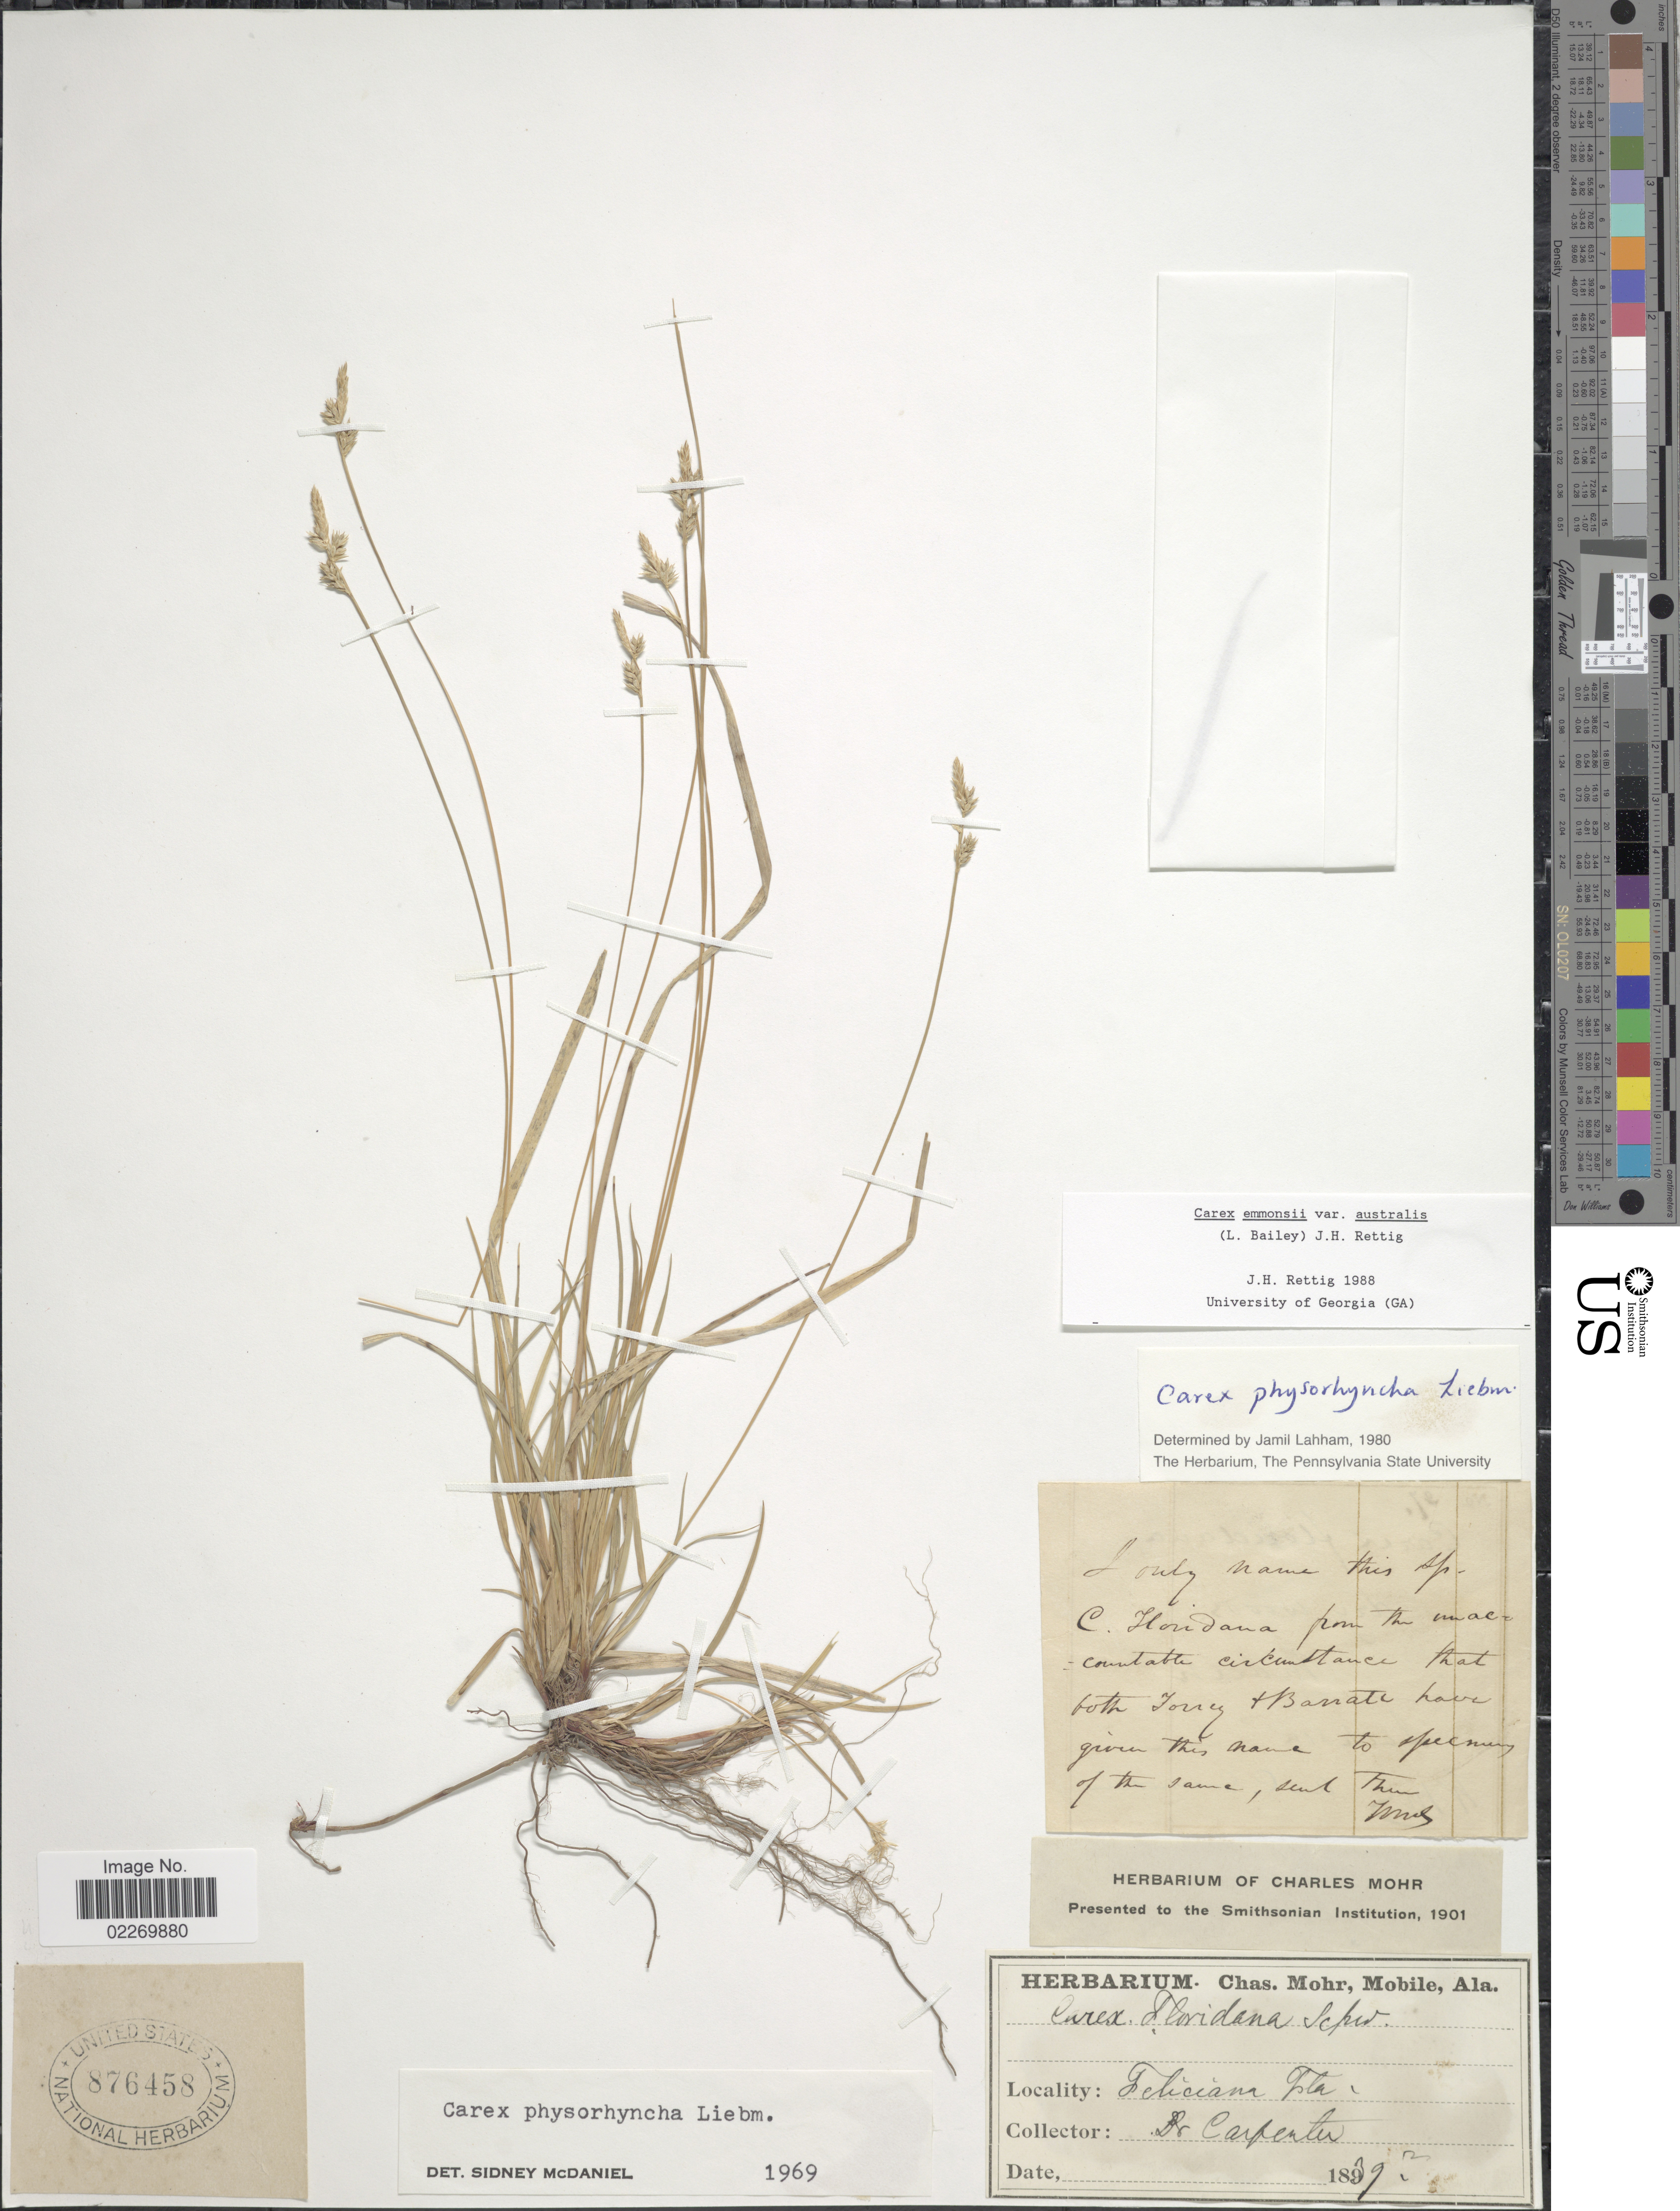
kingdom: Plantae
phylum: Tracheophyta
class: Liliopsida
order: Poales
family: Cyperaceae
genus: Carex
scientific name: Carex physorhyncha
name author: Liebm. ex Steud.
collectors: -. Carpenter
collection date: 1839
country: United States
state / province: Florida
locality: Feliciana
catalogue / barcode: US 876458